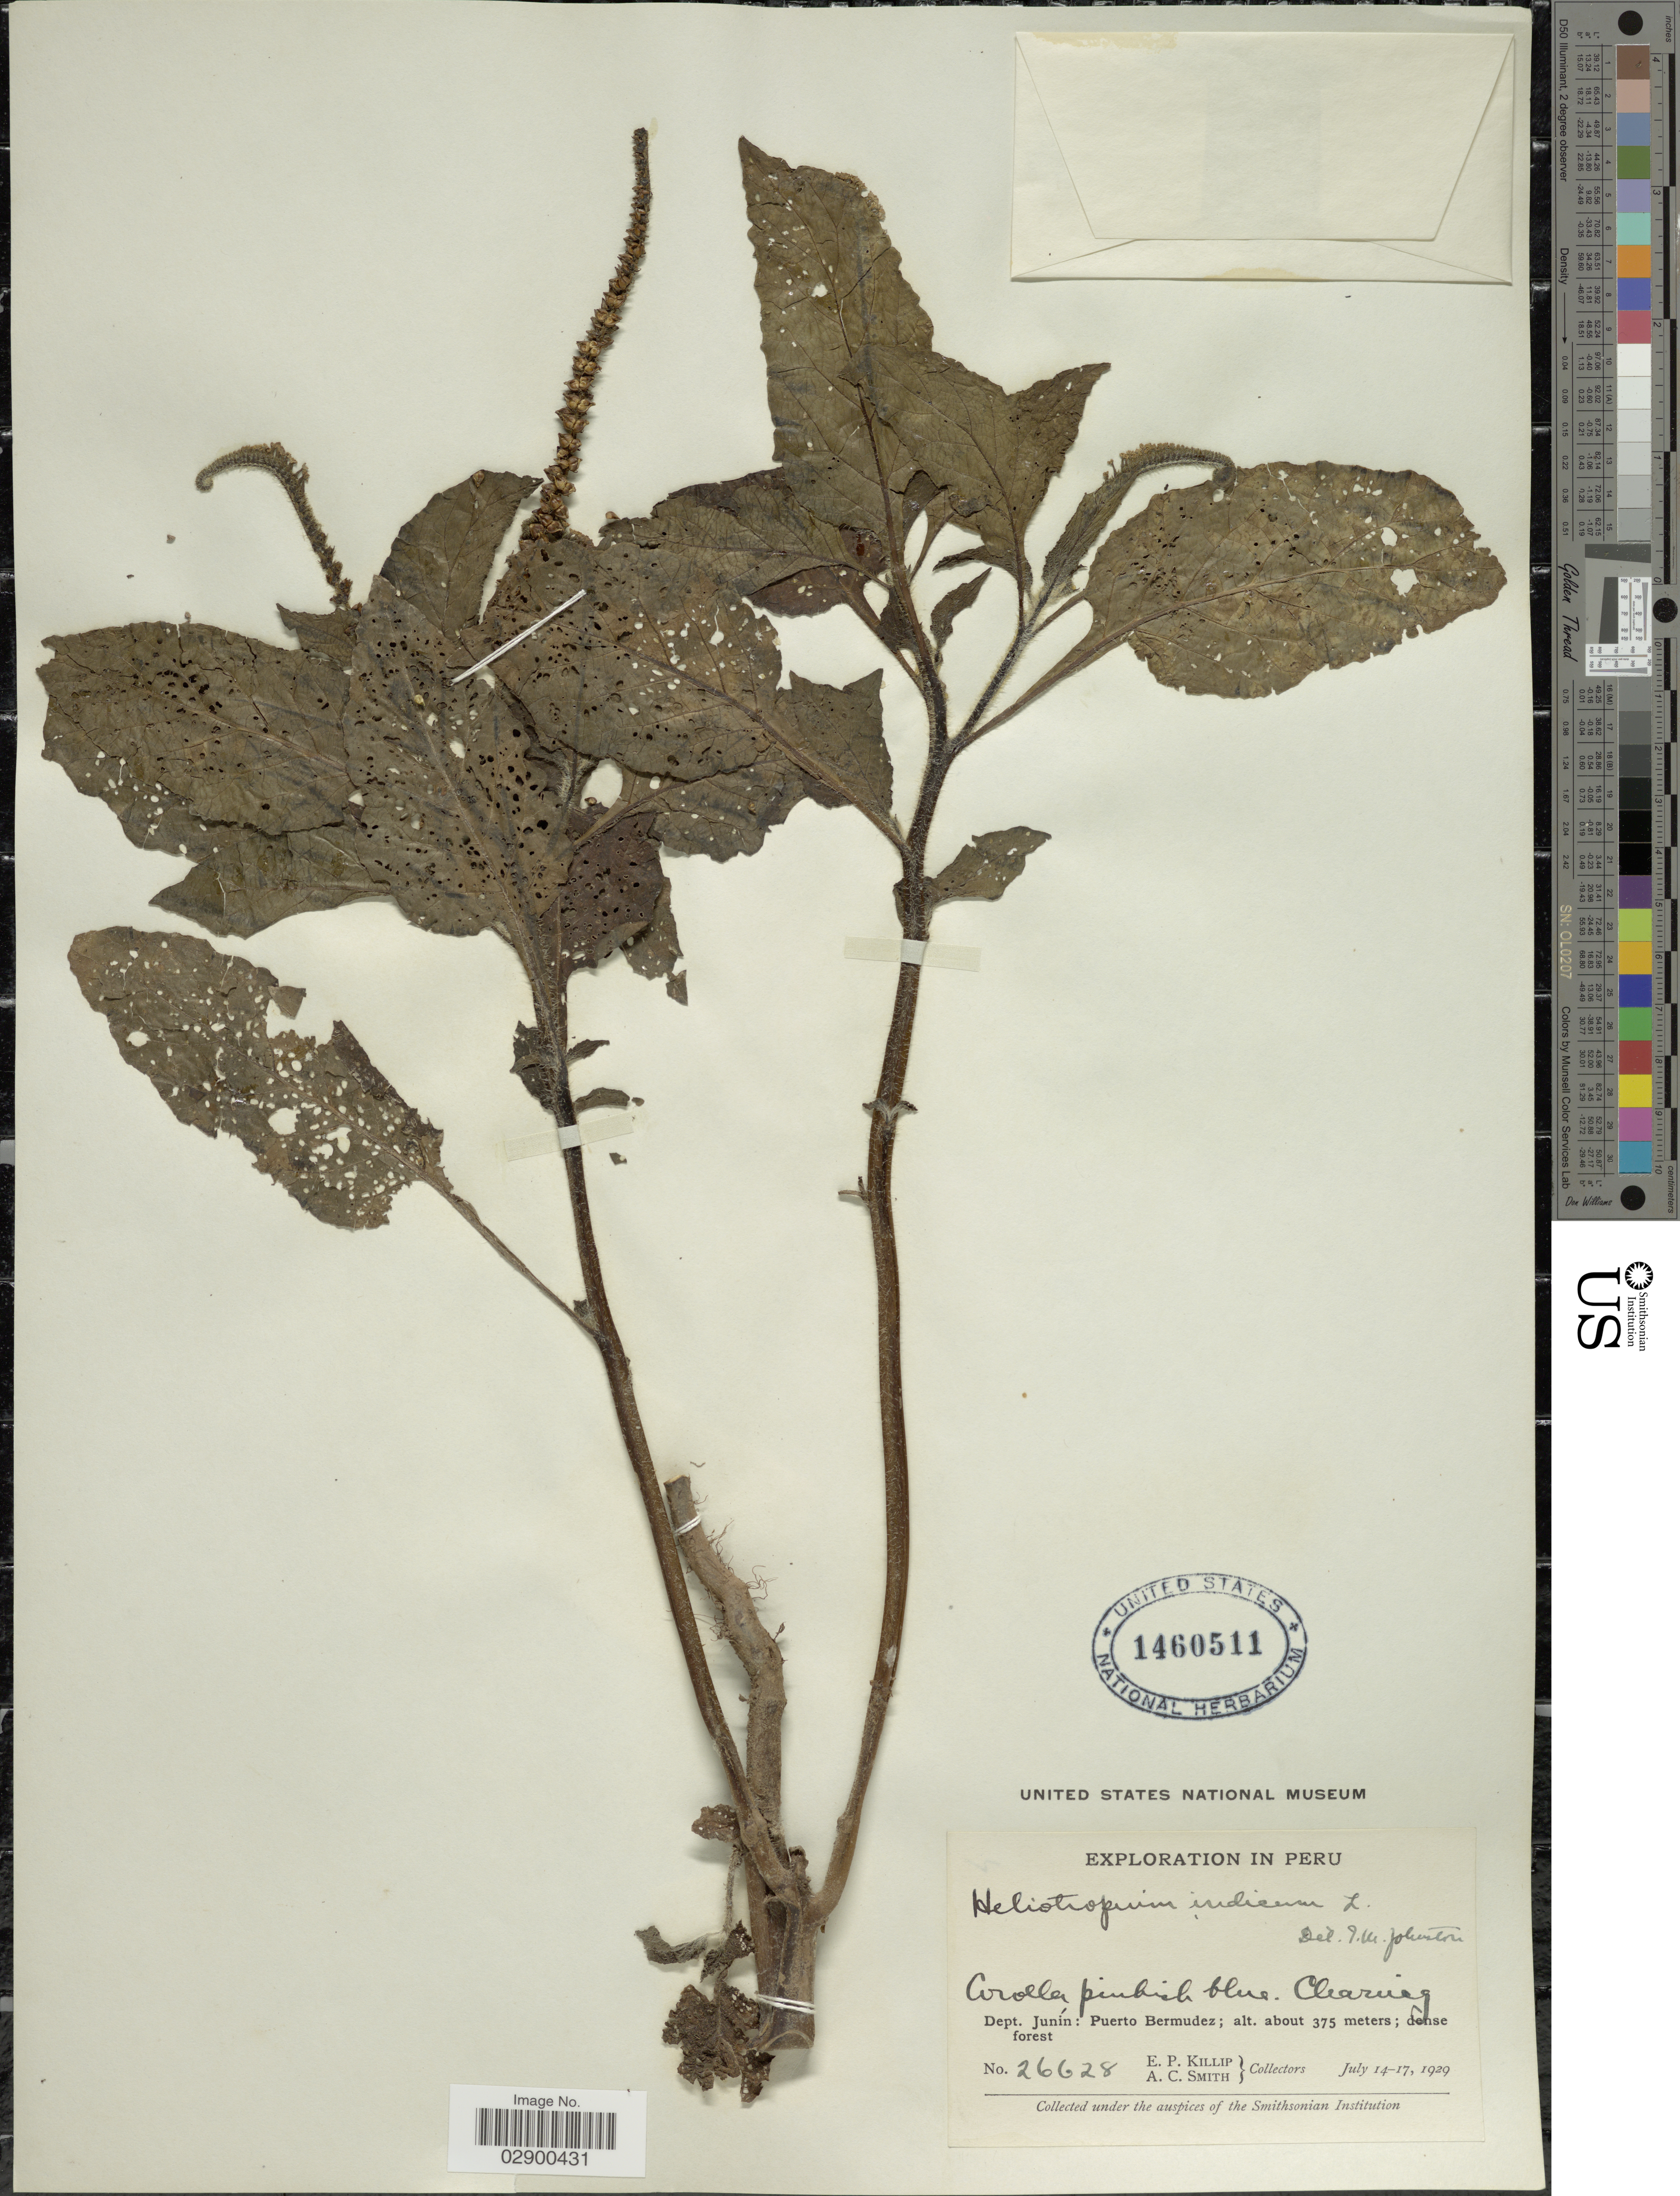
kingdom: Plantae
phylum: Tracheophyta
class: Magnoliopsida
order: Boraginales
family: Heliotropiaceae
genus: Heliotropium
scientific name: Heliotropium indicum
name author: L.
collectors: E. P. Killip & A. C. Smith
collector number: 26628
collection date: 1929-07-14/1929-07-17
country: Peru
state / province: Junín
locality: Dept. Junín, Puerto Bermudez.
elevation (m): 375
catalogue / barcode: US 1460511